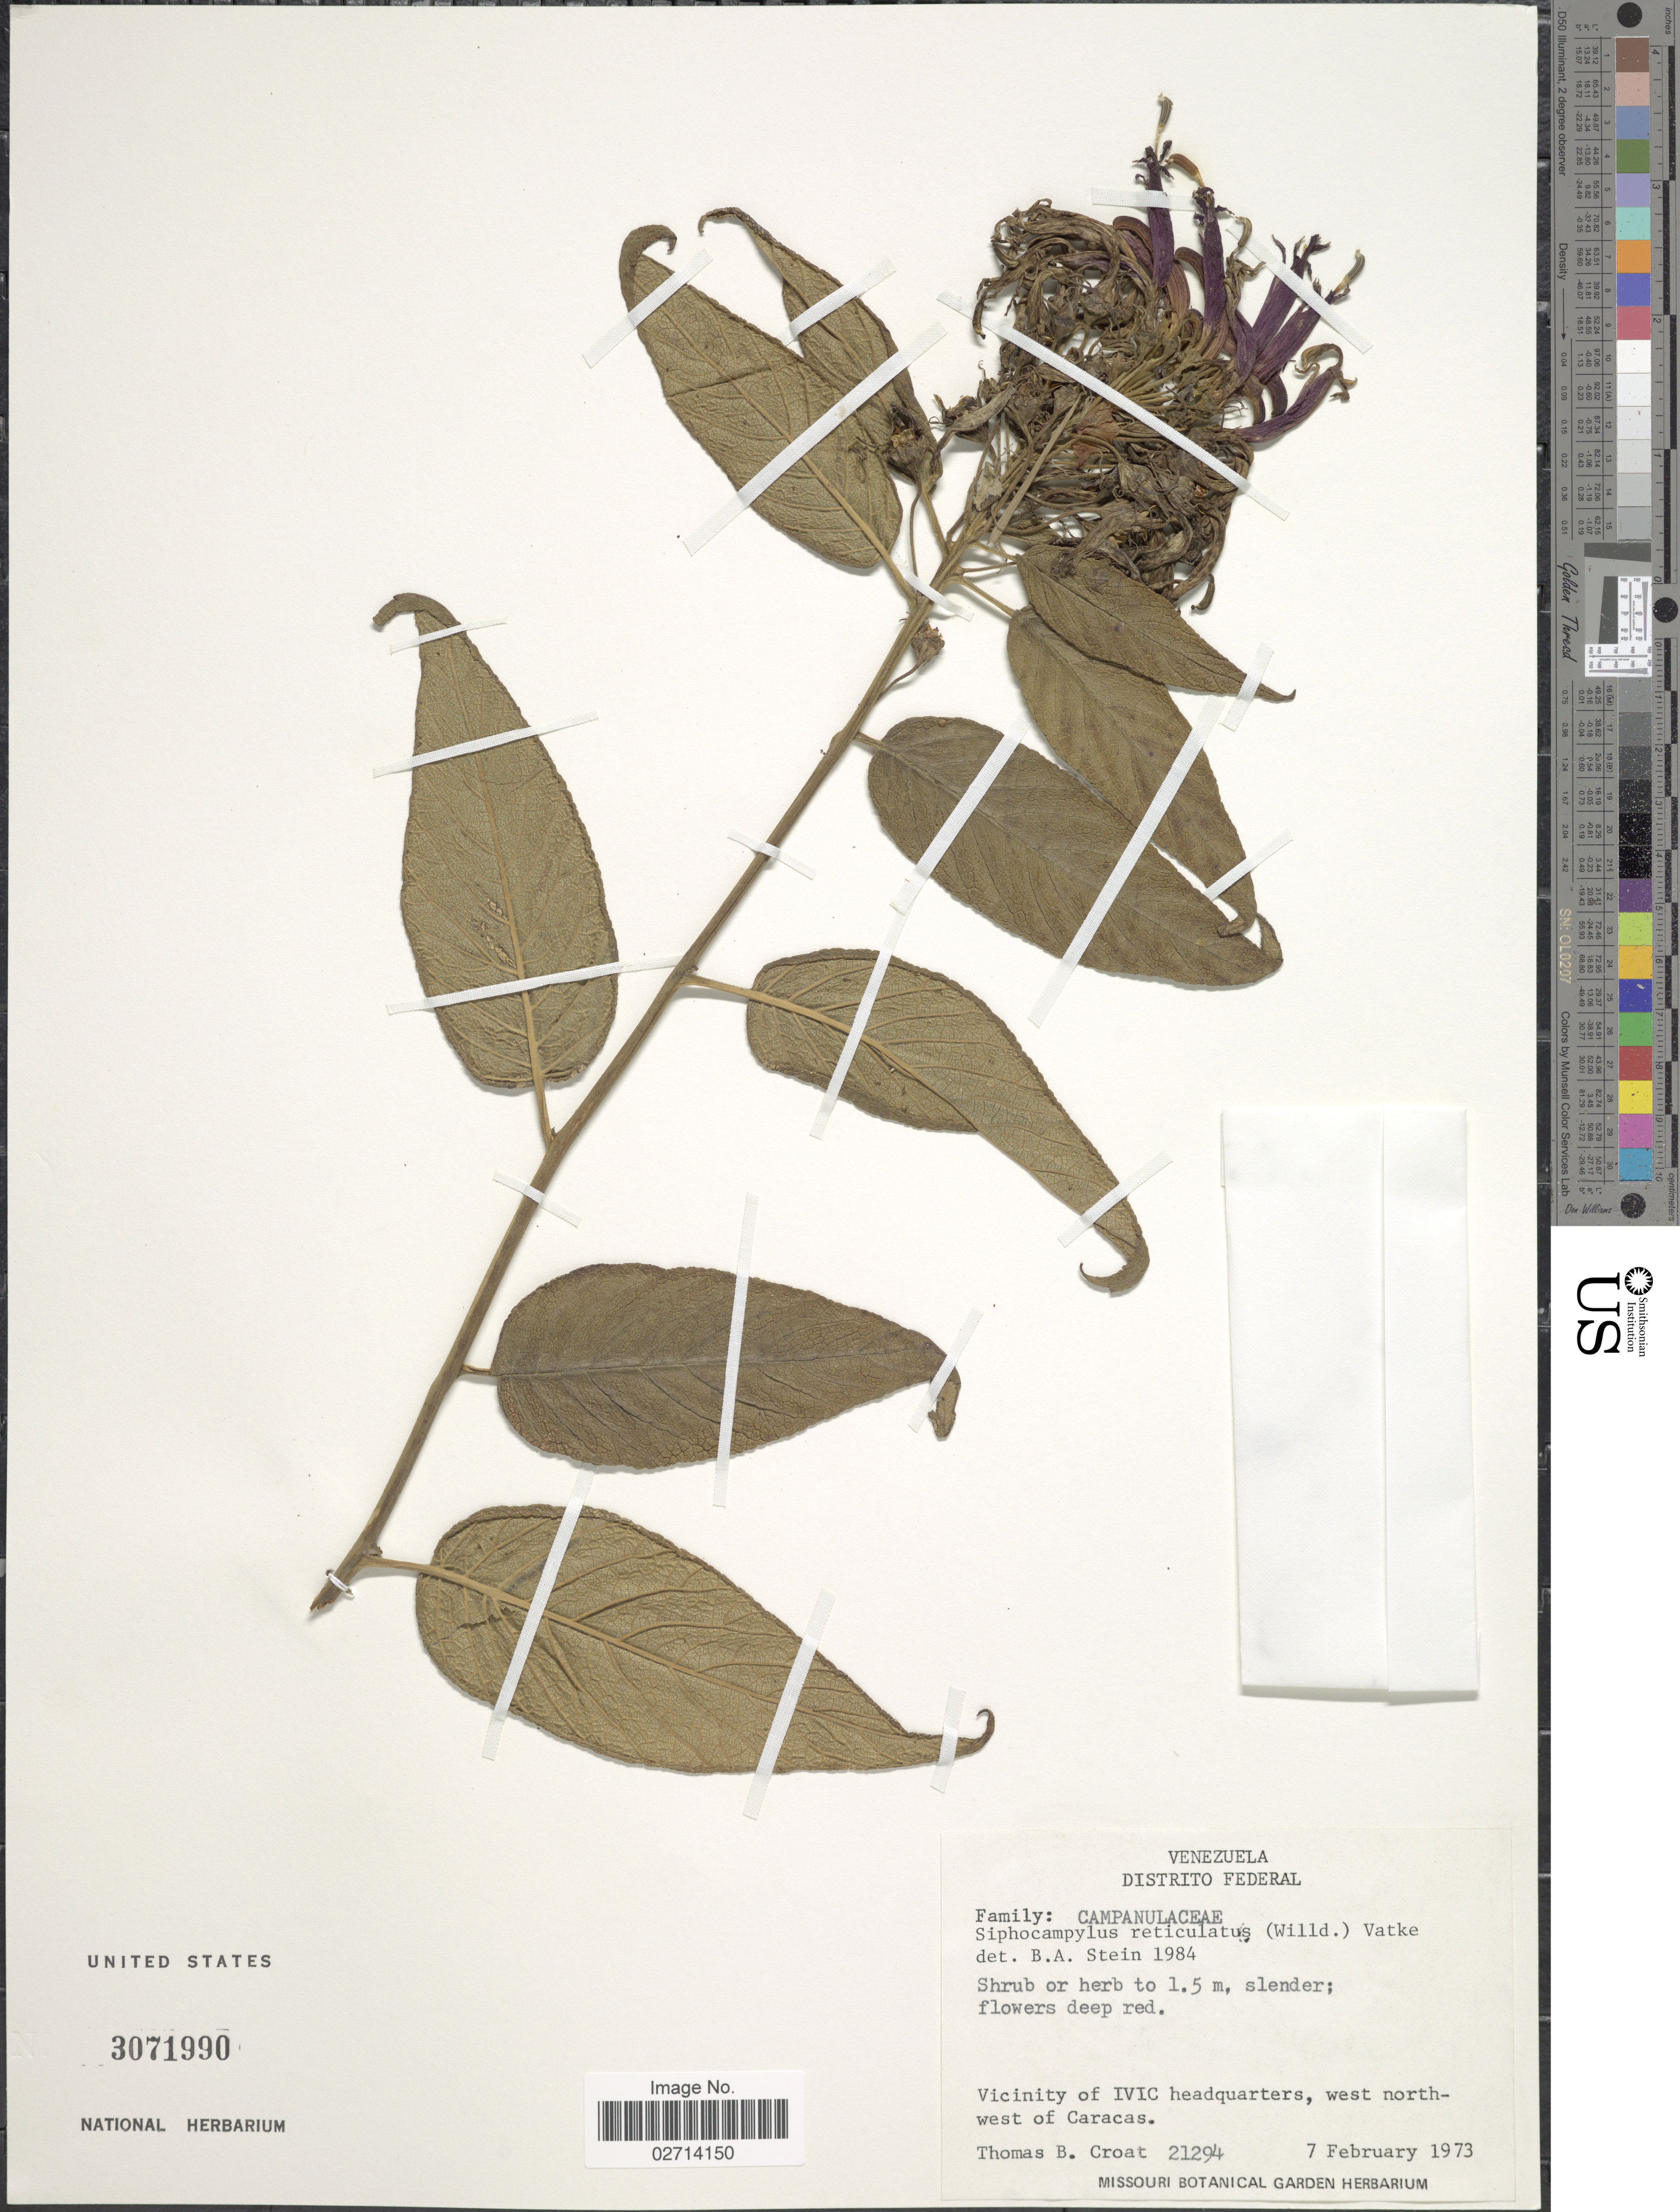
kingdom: Plantae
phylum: Tracheophyta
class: Magnoliopsida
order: Asterales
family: Campanulaceae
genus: Siphocampylus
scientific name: Siphocampylus reticulatus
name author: (Willd. ex Schult. & Roem.) Klotzsch & H. Karst. ex Vatke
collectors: T. B. Croat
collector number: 21294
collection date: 1973-02-07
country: Venezuela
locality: Distrito Federal, Vicinity of IVIC headquarters, west northwest of Caracas.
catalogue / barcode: US 3071990